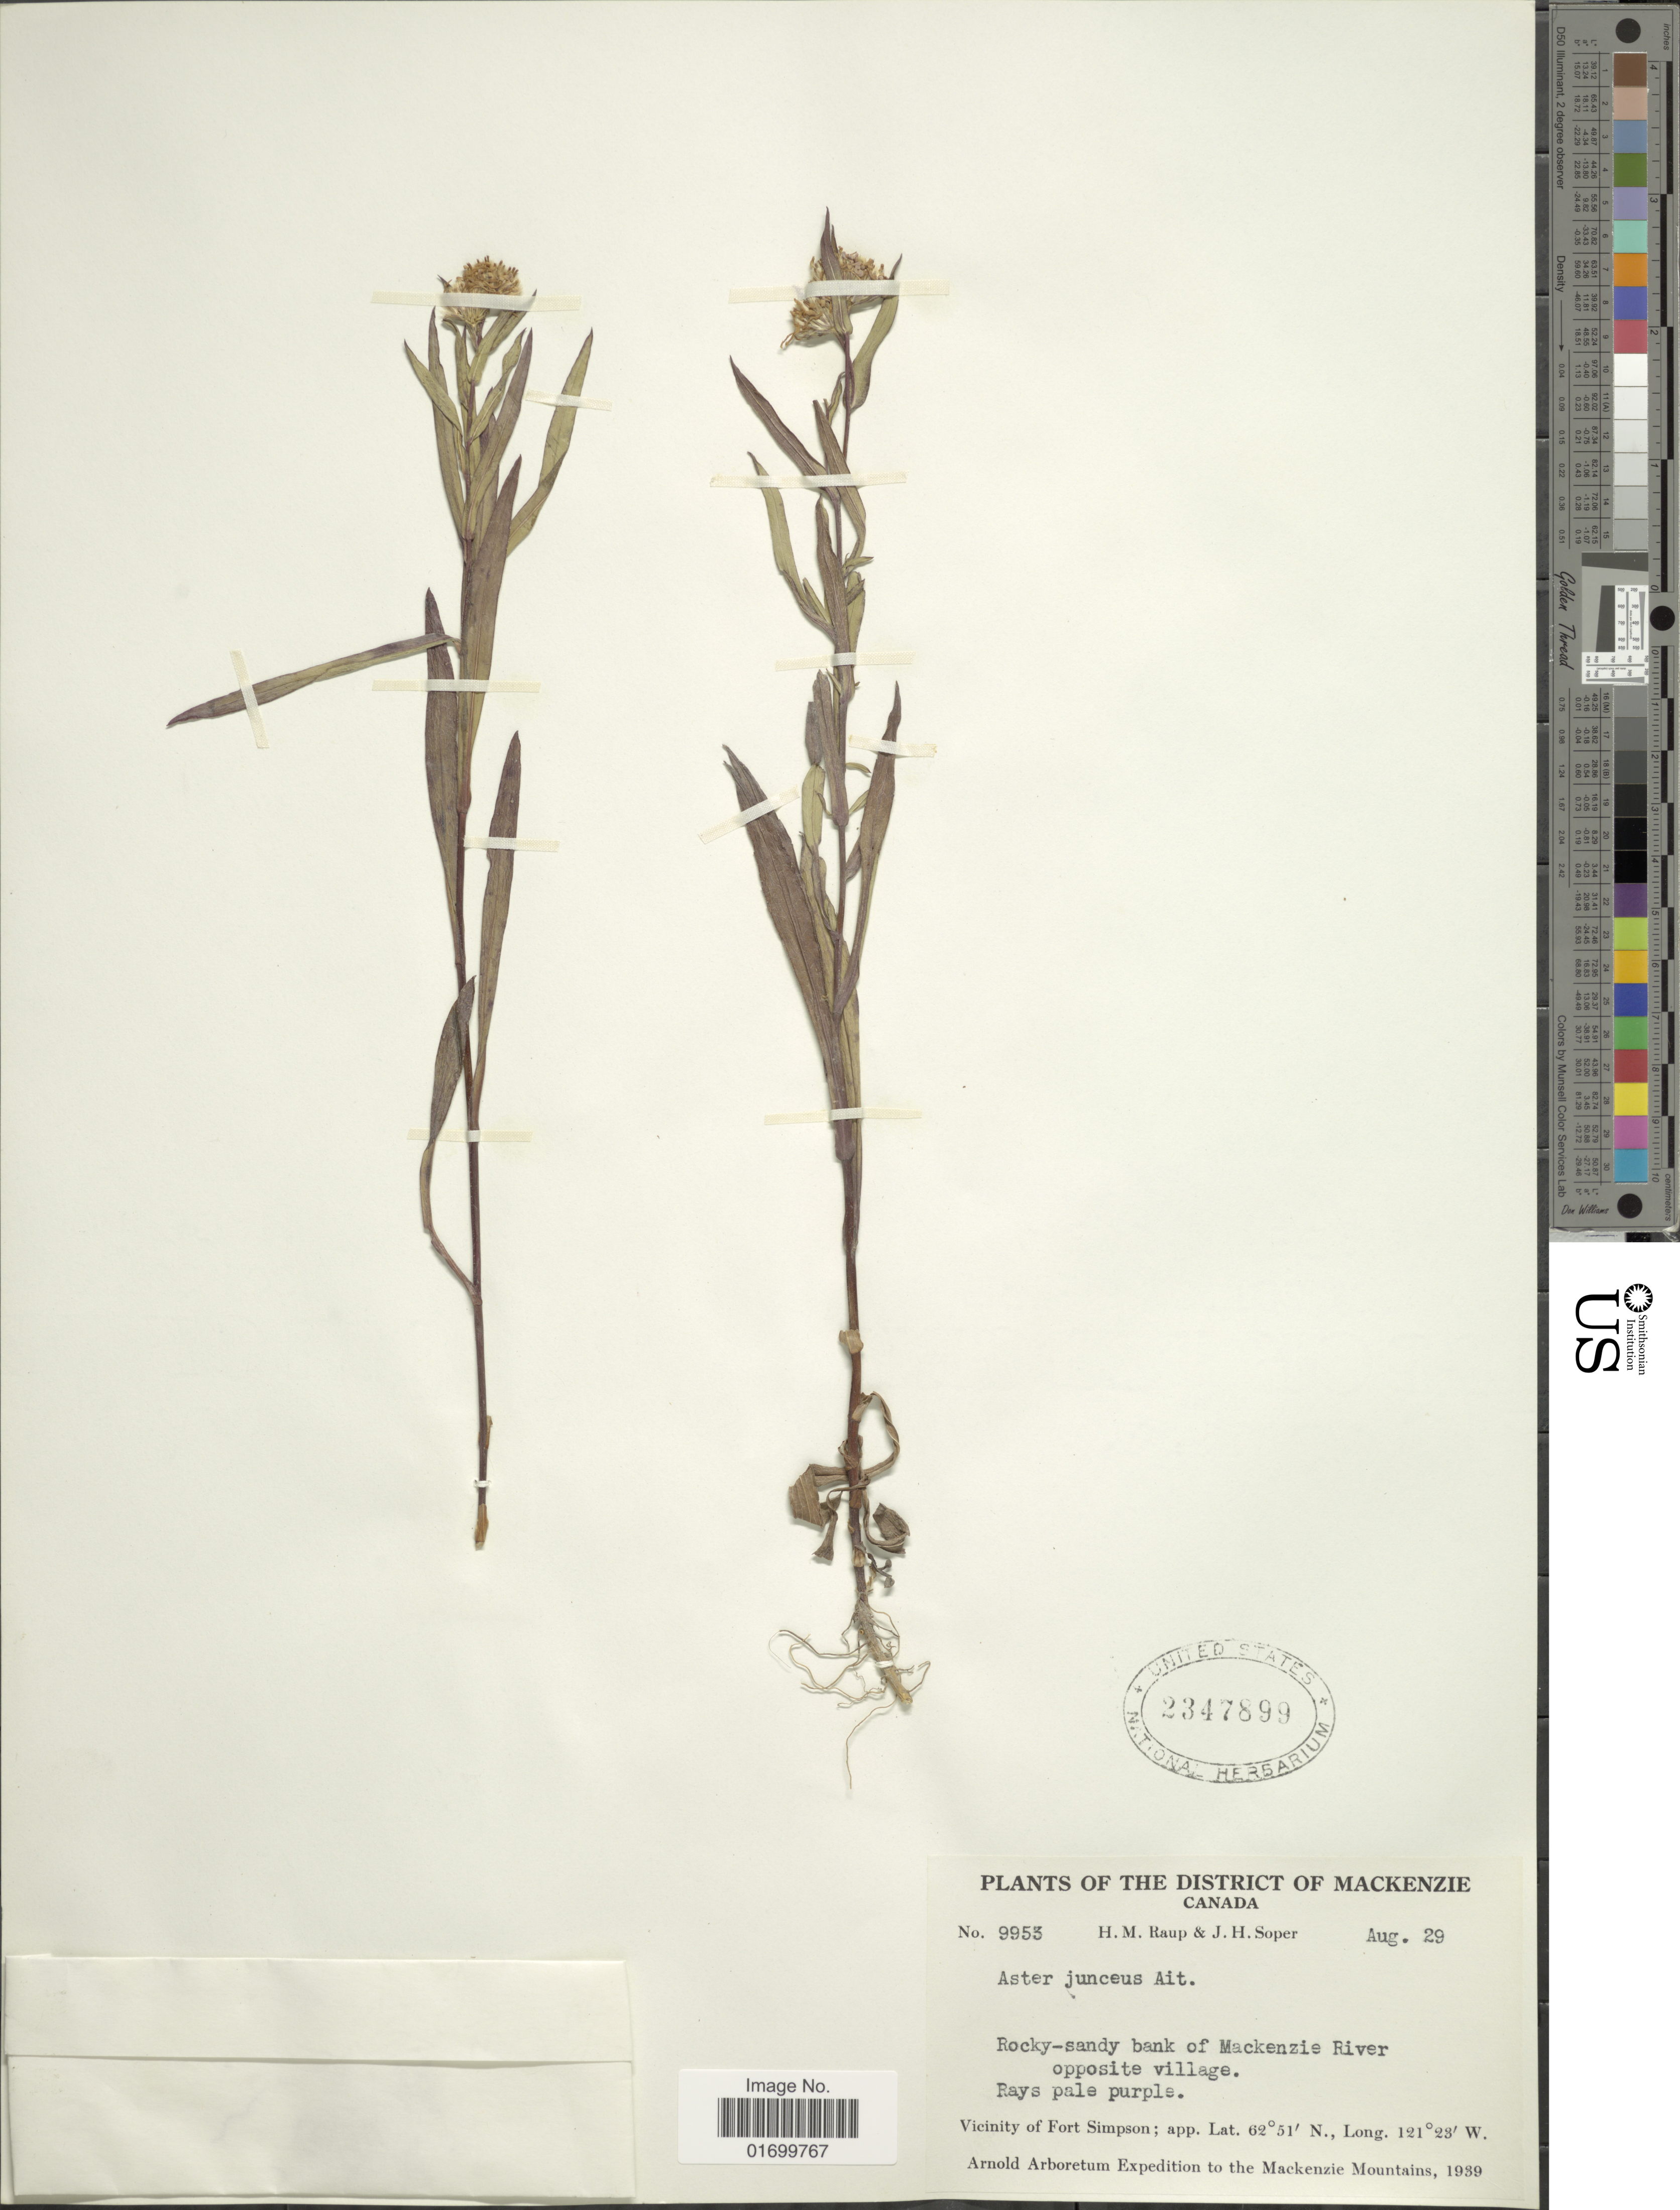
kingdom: Plantae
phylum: Tracheophyta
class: Magnoliopsida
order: Asterales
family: Asteraceae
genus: Symphyotrichum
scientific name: Symphyotrichum boreale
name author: (Torr. & A. Gray) Á. Löve & D. Löve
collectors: H. Raup & J. H. Soper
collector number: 9953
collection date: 1939-08-29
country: Canada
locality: The District of Mackenzie. Rocky-sandy bank of Mackenzie River opposite village. Vicinity of Fort Simpson.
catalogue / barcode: US 2347899